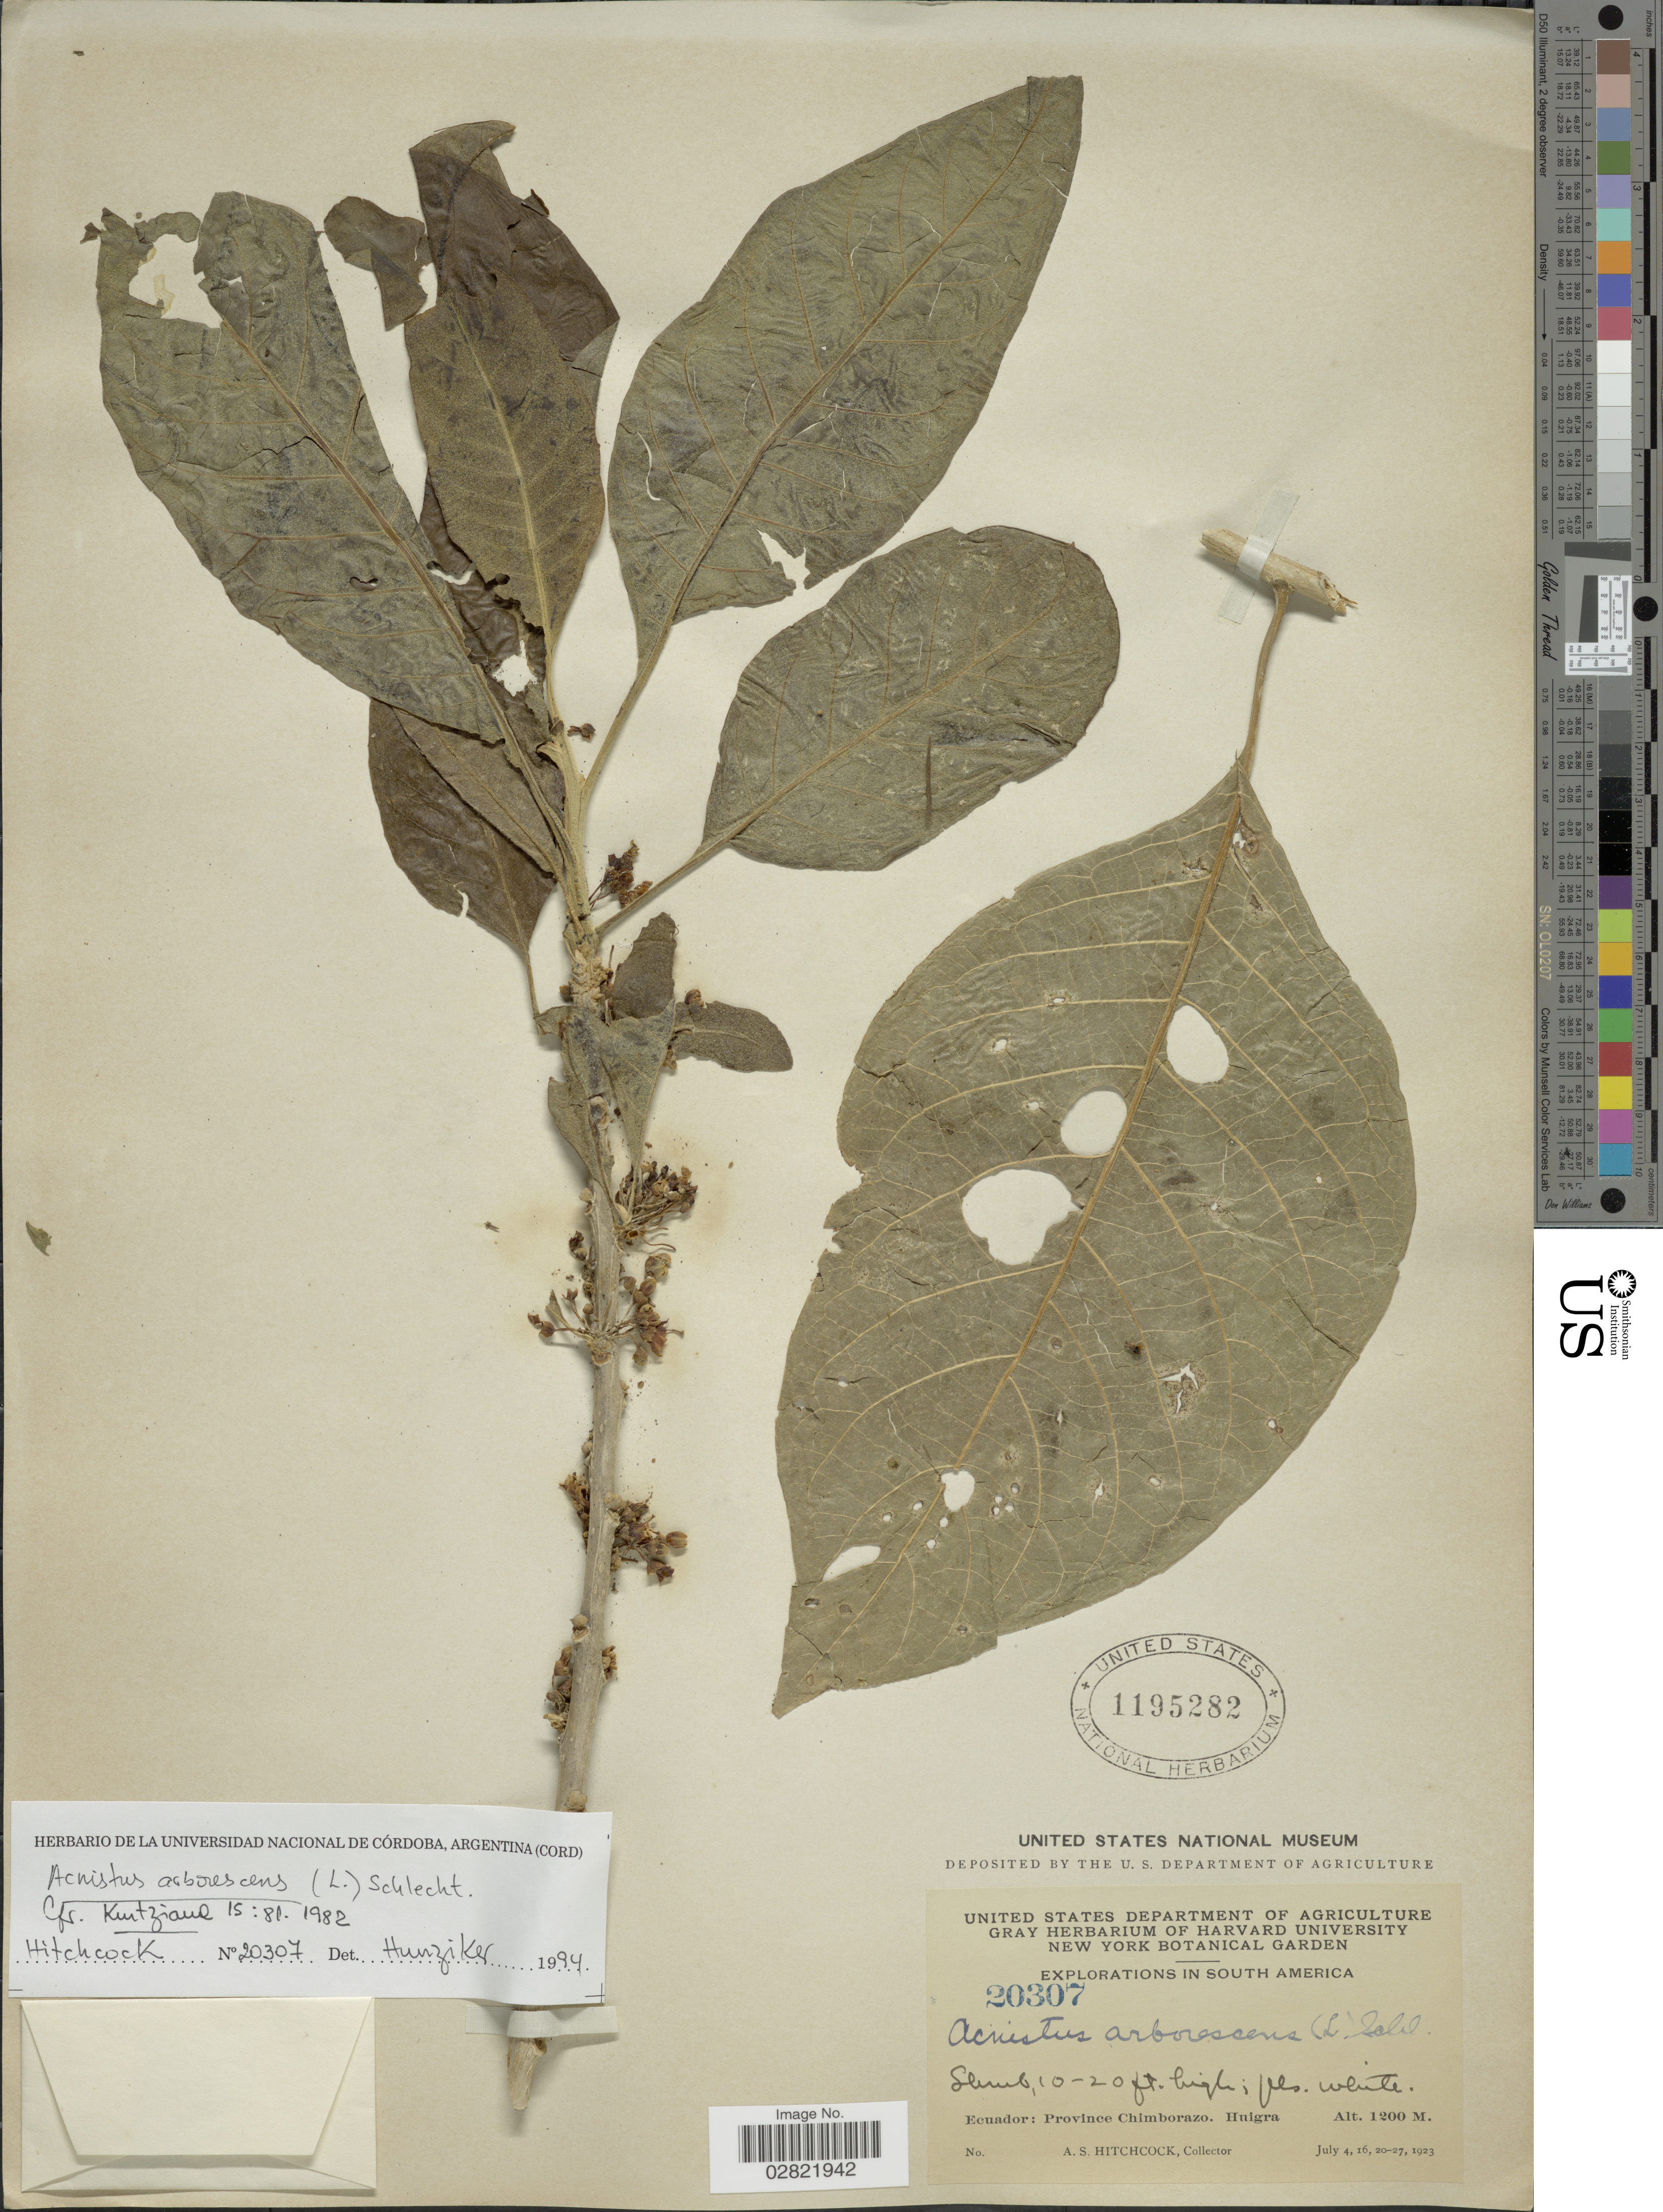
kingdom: Plantae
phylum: Tracheophyta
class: Magnoliopsida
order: Solanales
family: Solanaceae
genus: Acnistus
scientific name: Acnistus arborescens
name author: (L.) Schltdl.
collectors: A. S. Hitchcock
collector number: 20307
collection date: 1923-07-04/1923-07-27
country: Ecuador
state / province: Chimborazo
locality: Province Chimborazo. Huigra.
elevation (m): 1200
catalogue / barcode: US 1195282